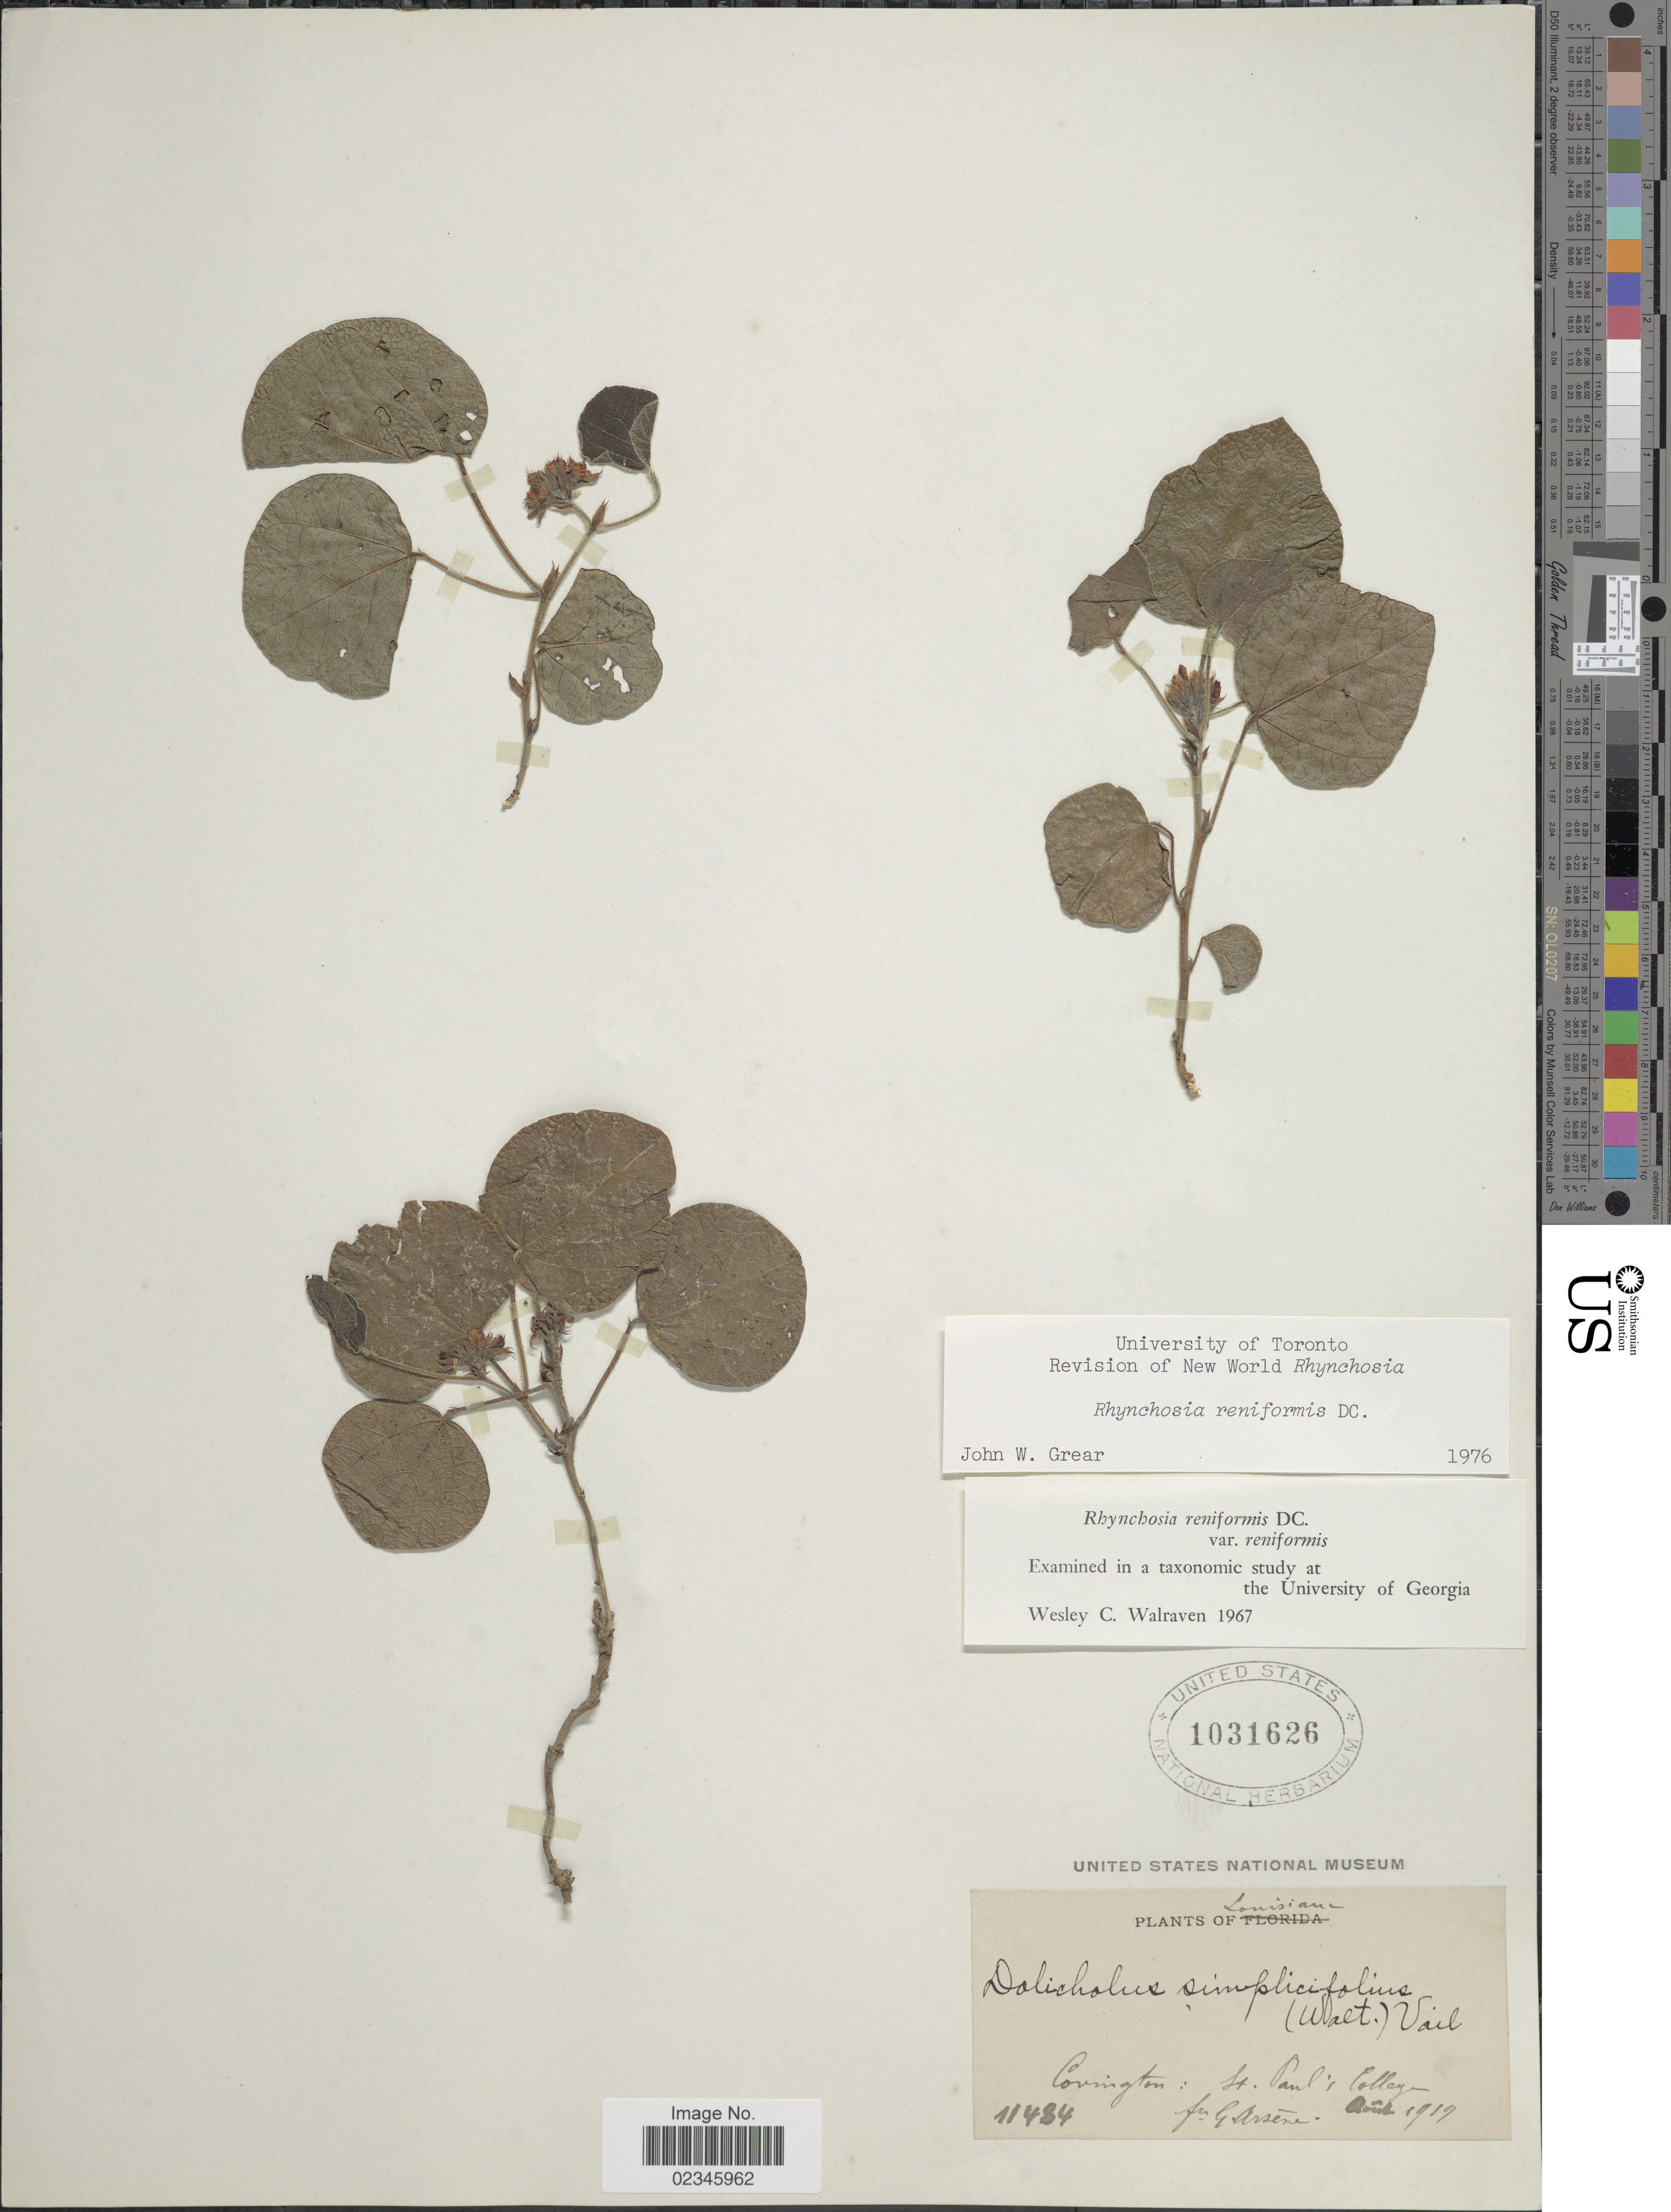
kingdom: Plantae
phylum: Tracheophyta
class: Magnoliopsida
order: Fabales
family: Fabaceae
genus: Rhynchosia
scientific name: Rhynchosia reniformis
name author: DC.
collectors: Bro. G. Arsène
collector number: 11484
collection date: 1919-08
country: United States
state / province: Louisiana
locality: Covington: St. Paul's College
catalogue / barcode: US 1031626